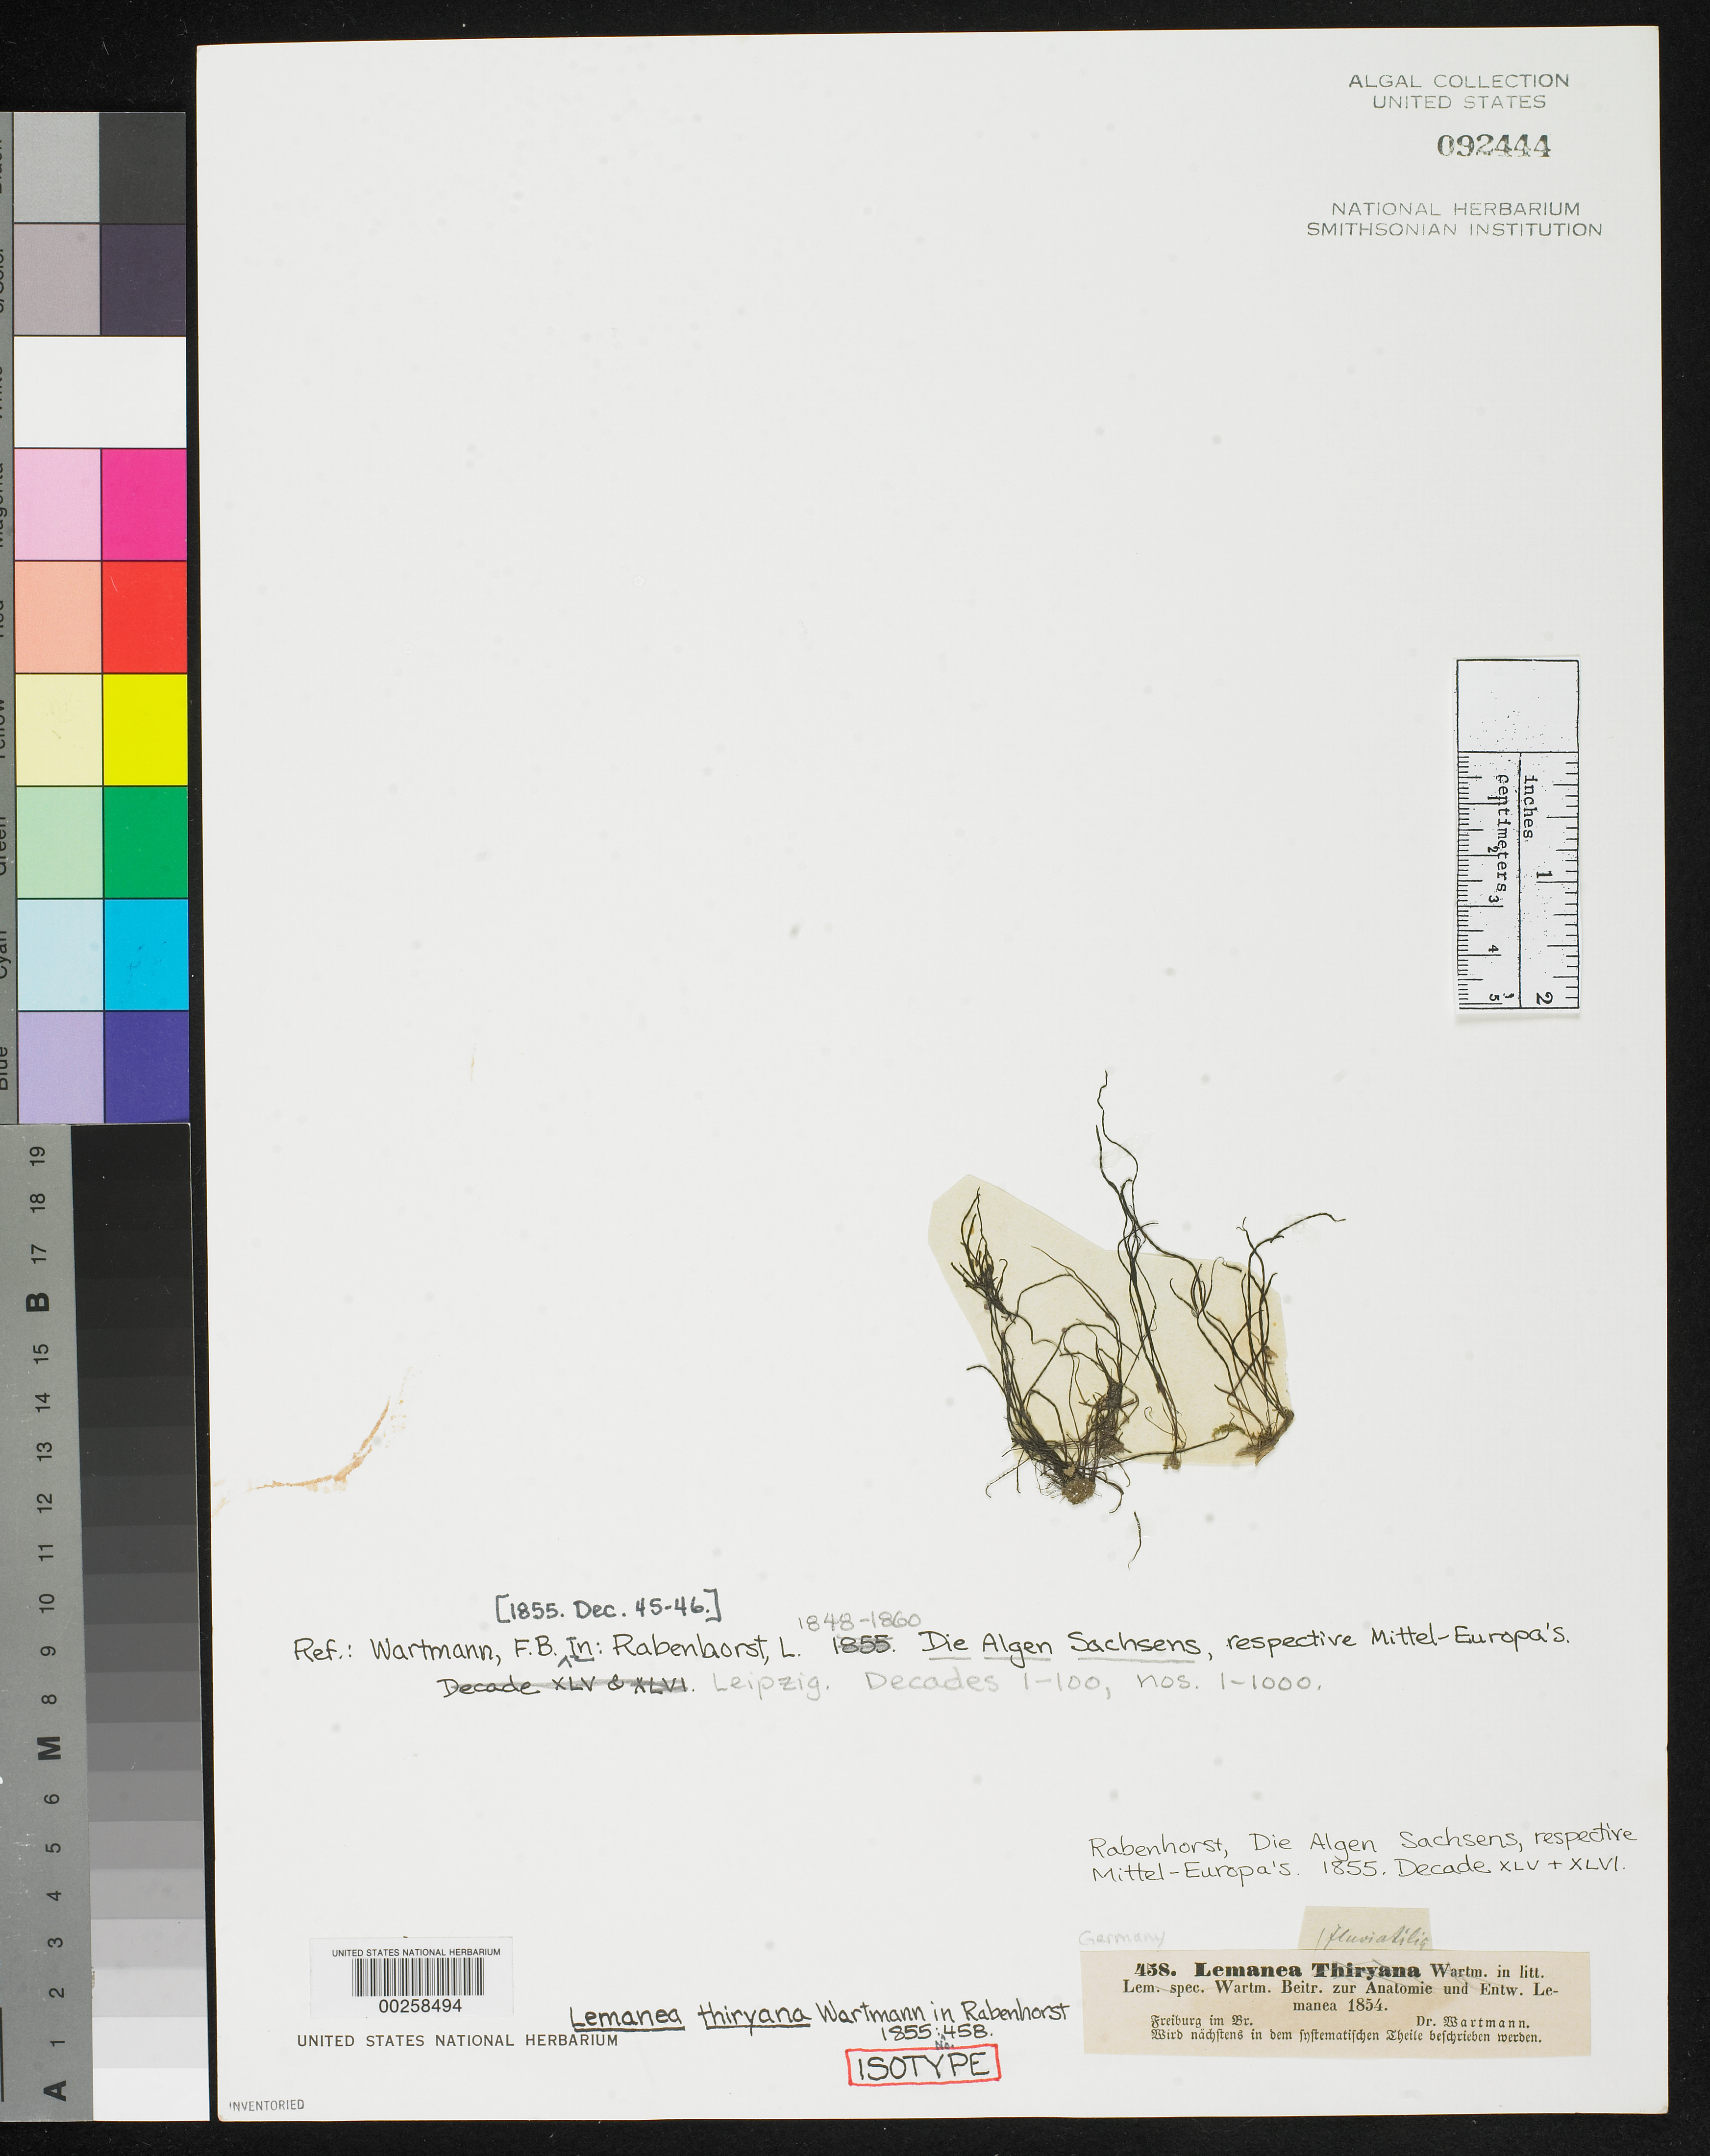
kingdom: Plantae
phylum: Rhodophyta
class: Florideophyceae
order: Batrachospermales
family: Lemaneaceae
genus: Lemanea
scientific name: Lemanea thiryana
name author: Wartm. in Rabenh.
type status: Isotype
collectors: F. Wartmann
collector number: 458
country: Germany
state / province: Baden-Wurttemberg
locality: Freiburg im Breisgau.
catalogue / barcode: US 92444